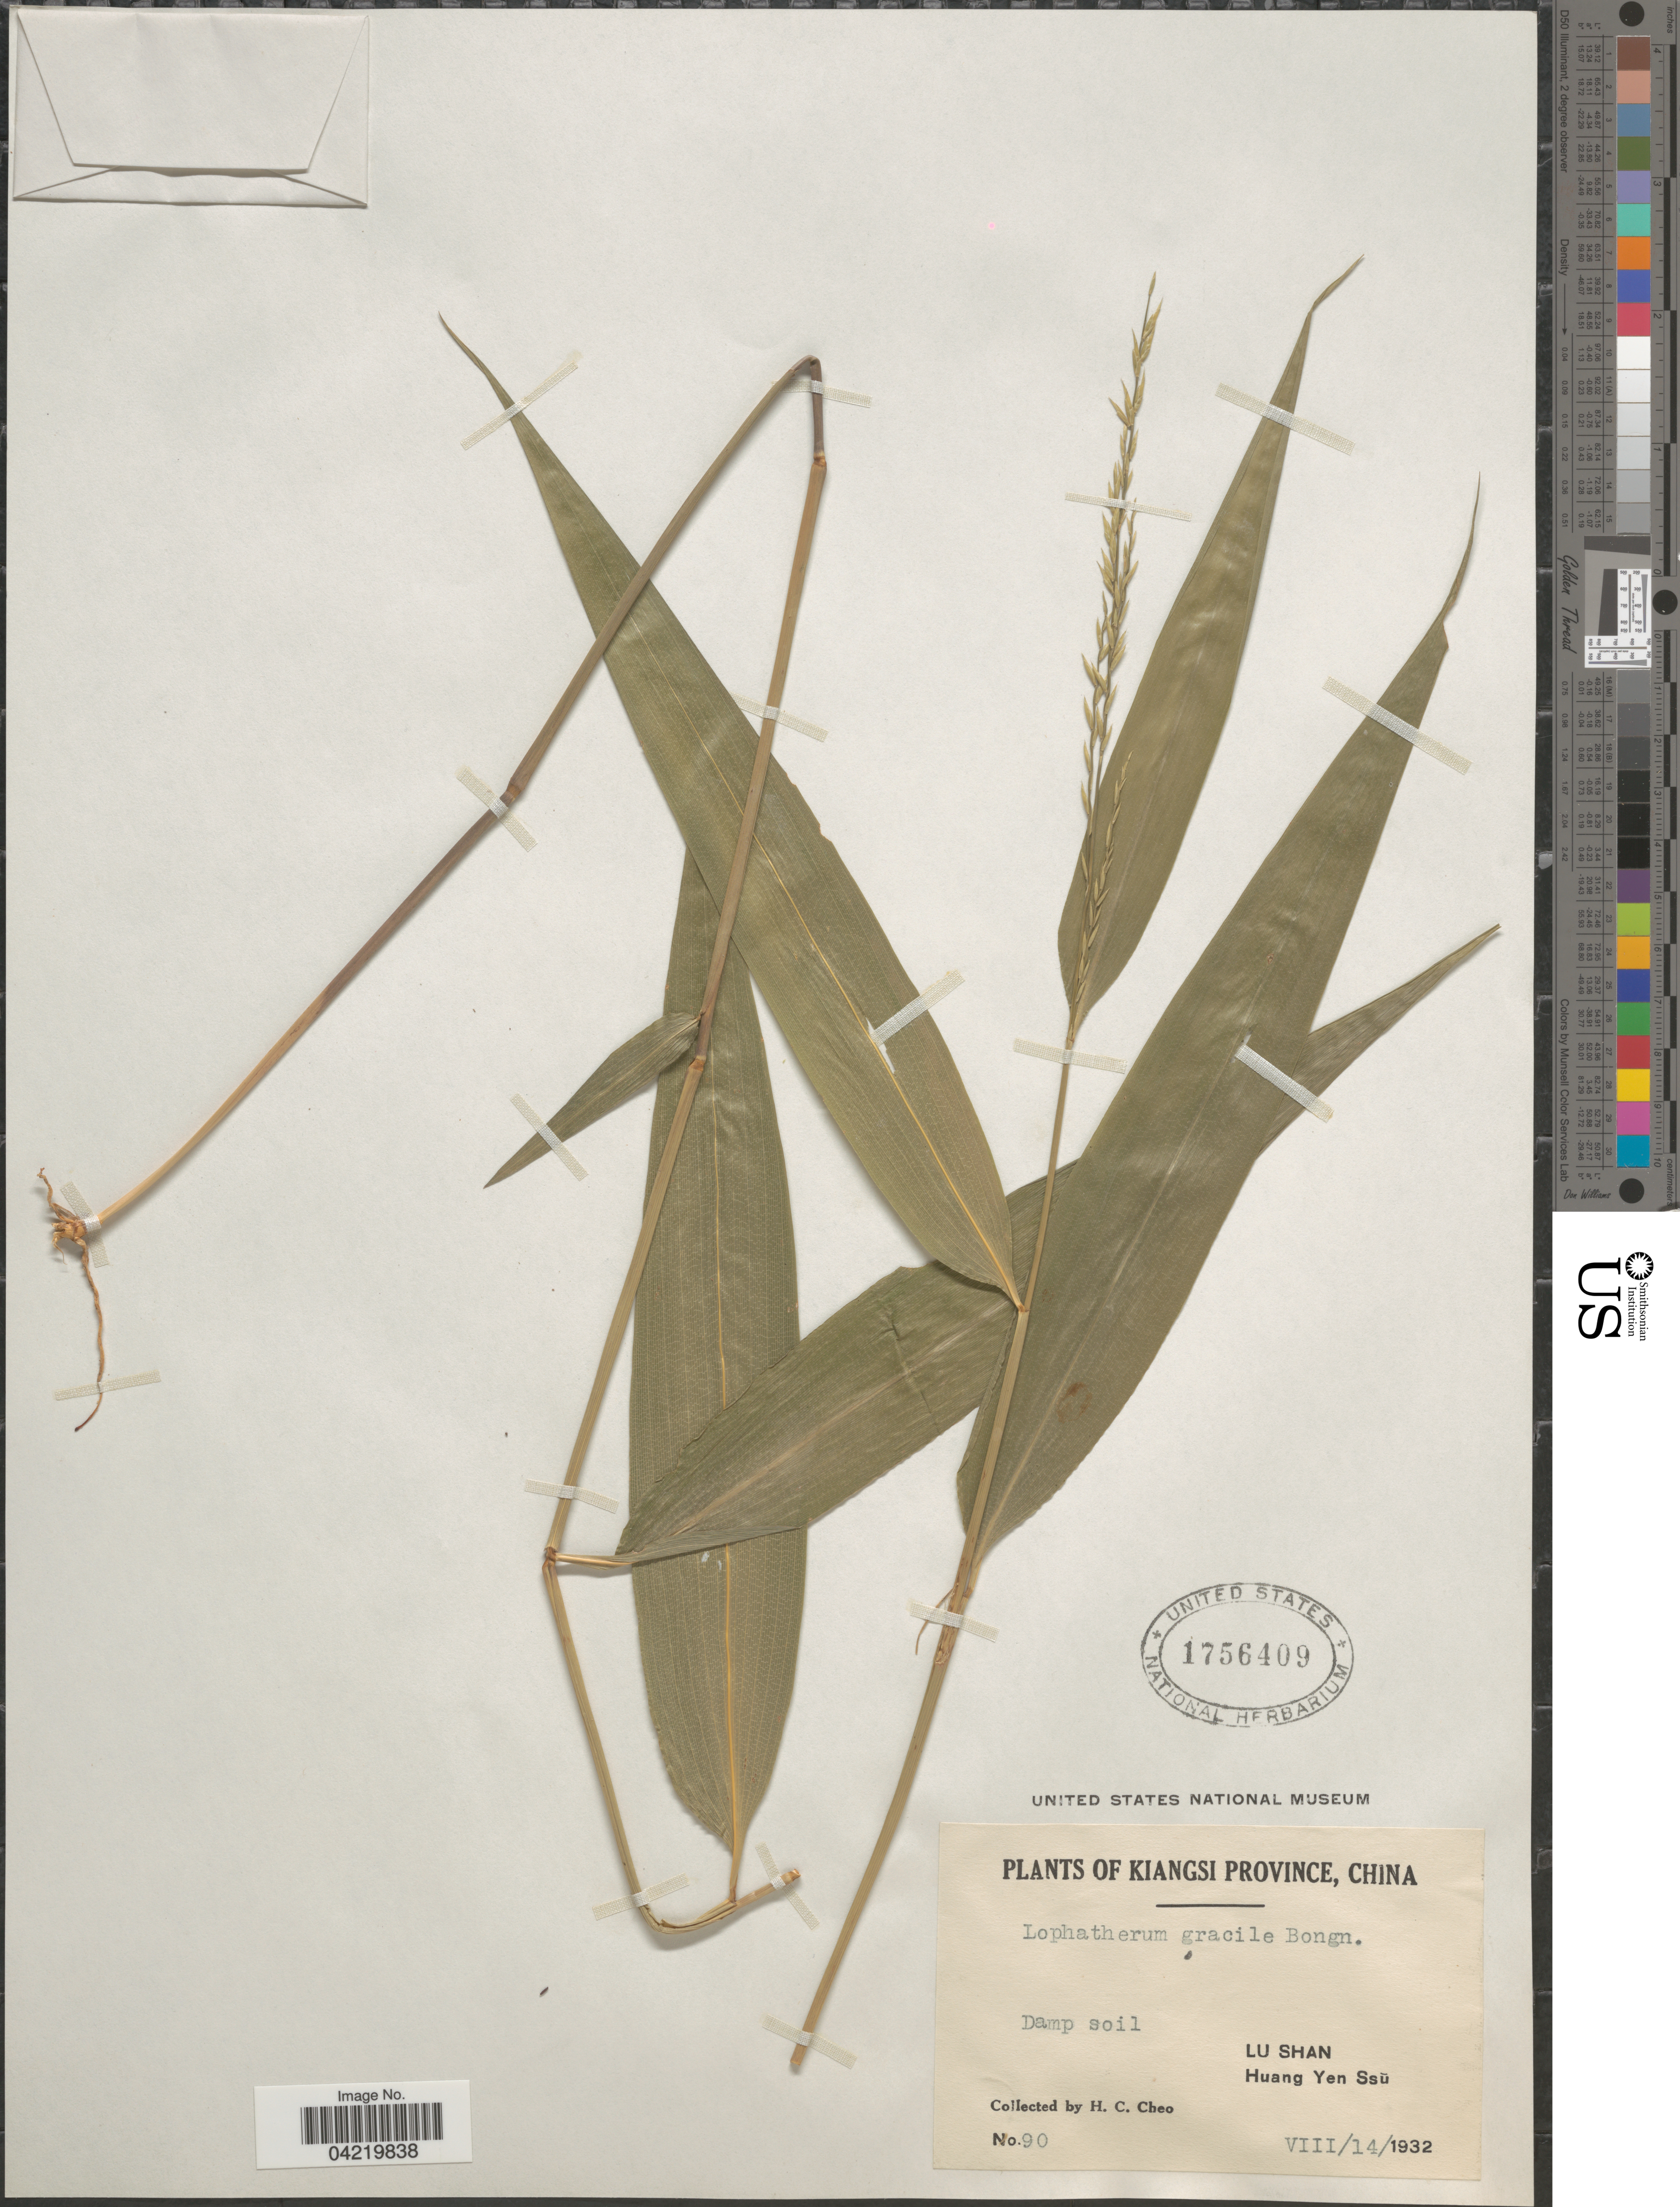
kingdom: Plantae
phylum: Tracheophyta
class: Liliopsida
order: Poales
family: Poaceae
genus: Lophatherum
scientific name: Lophatherum gracile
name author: Brongn.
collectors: H. Cheo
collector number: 90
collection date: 1932-08-14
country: China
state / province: Jiangxi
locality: Kiangsi Province. Damp soil. Lu Shan. Huang Yen Ssū.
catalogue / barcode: US 1756409